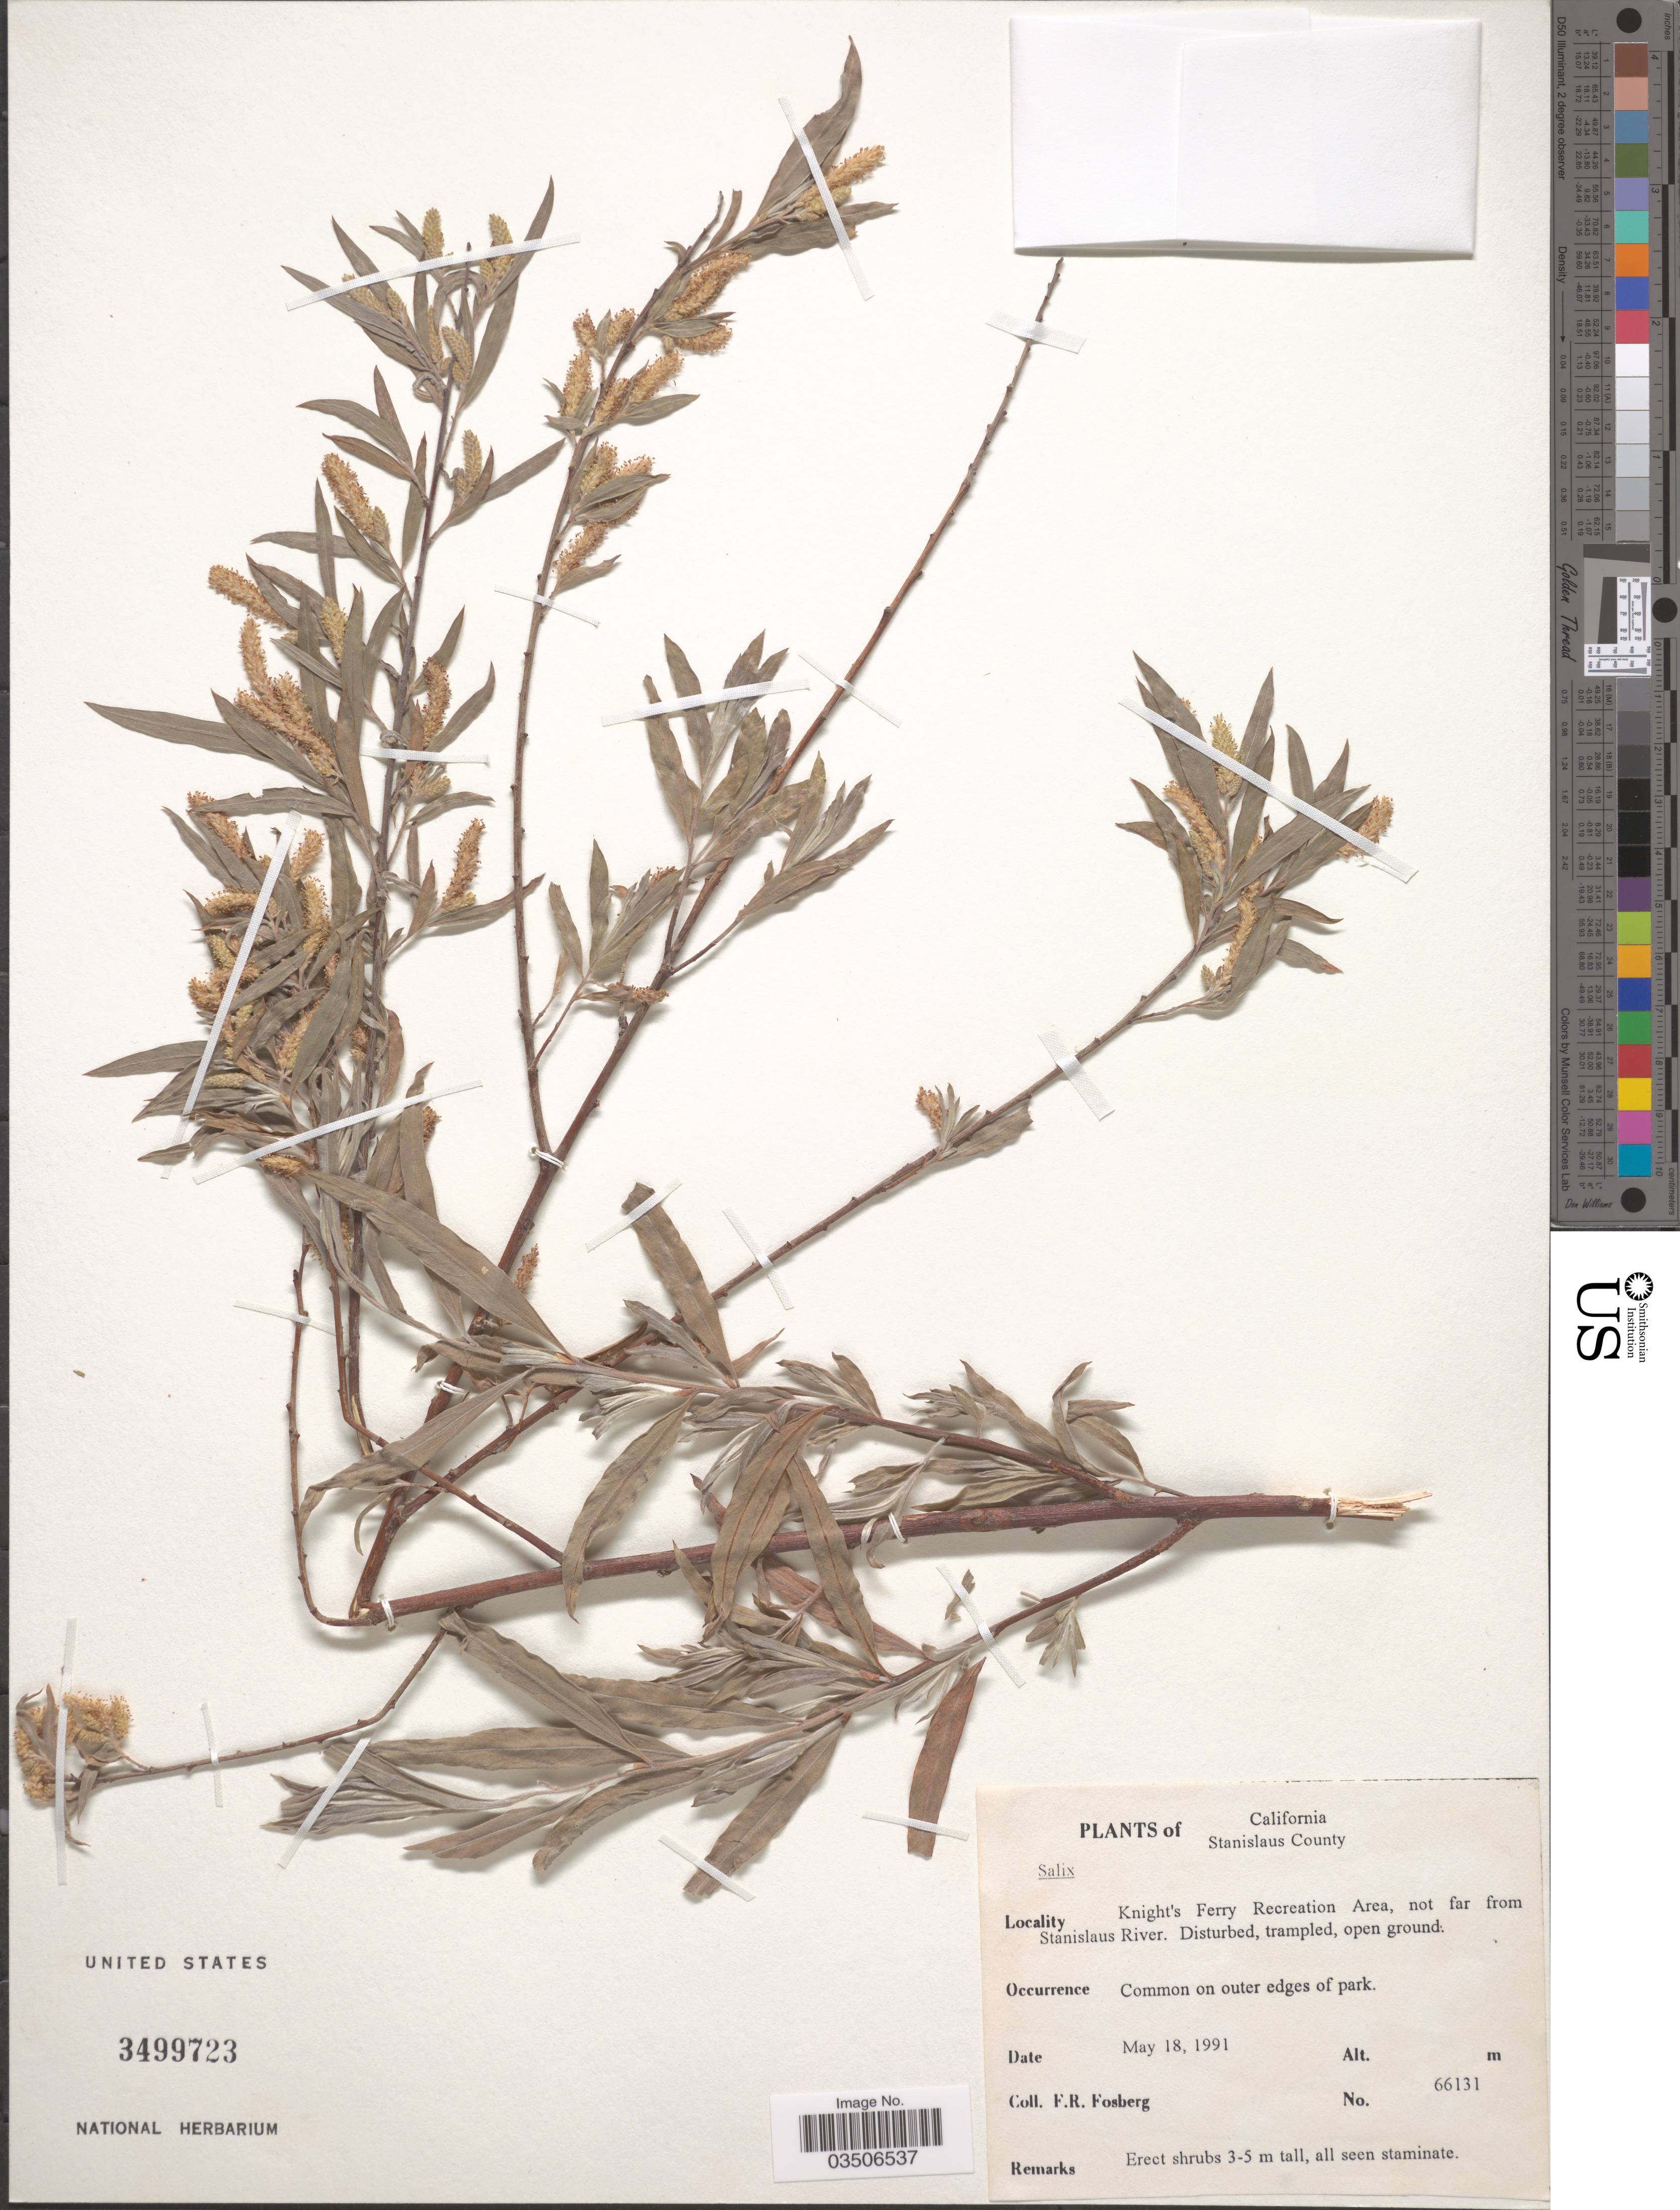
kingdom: Plantae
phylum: Tracheophyta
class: Magnoliopsida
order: Malpighiales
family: Salicaceae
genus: Salix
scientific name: Salix cordata x S. sericea Marshall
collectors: F. R. Fosberg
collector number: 66131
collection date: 1991-05-18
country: United States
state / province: California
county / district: Stanislaus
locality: Stanislaus County. Knight's Ferry Recreation Area, not far from Stanislaus River.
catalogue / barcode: US 3499723